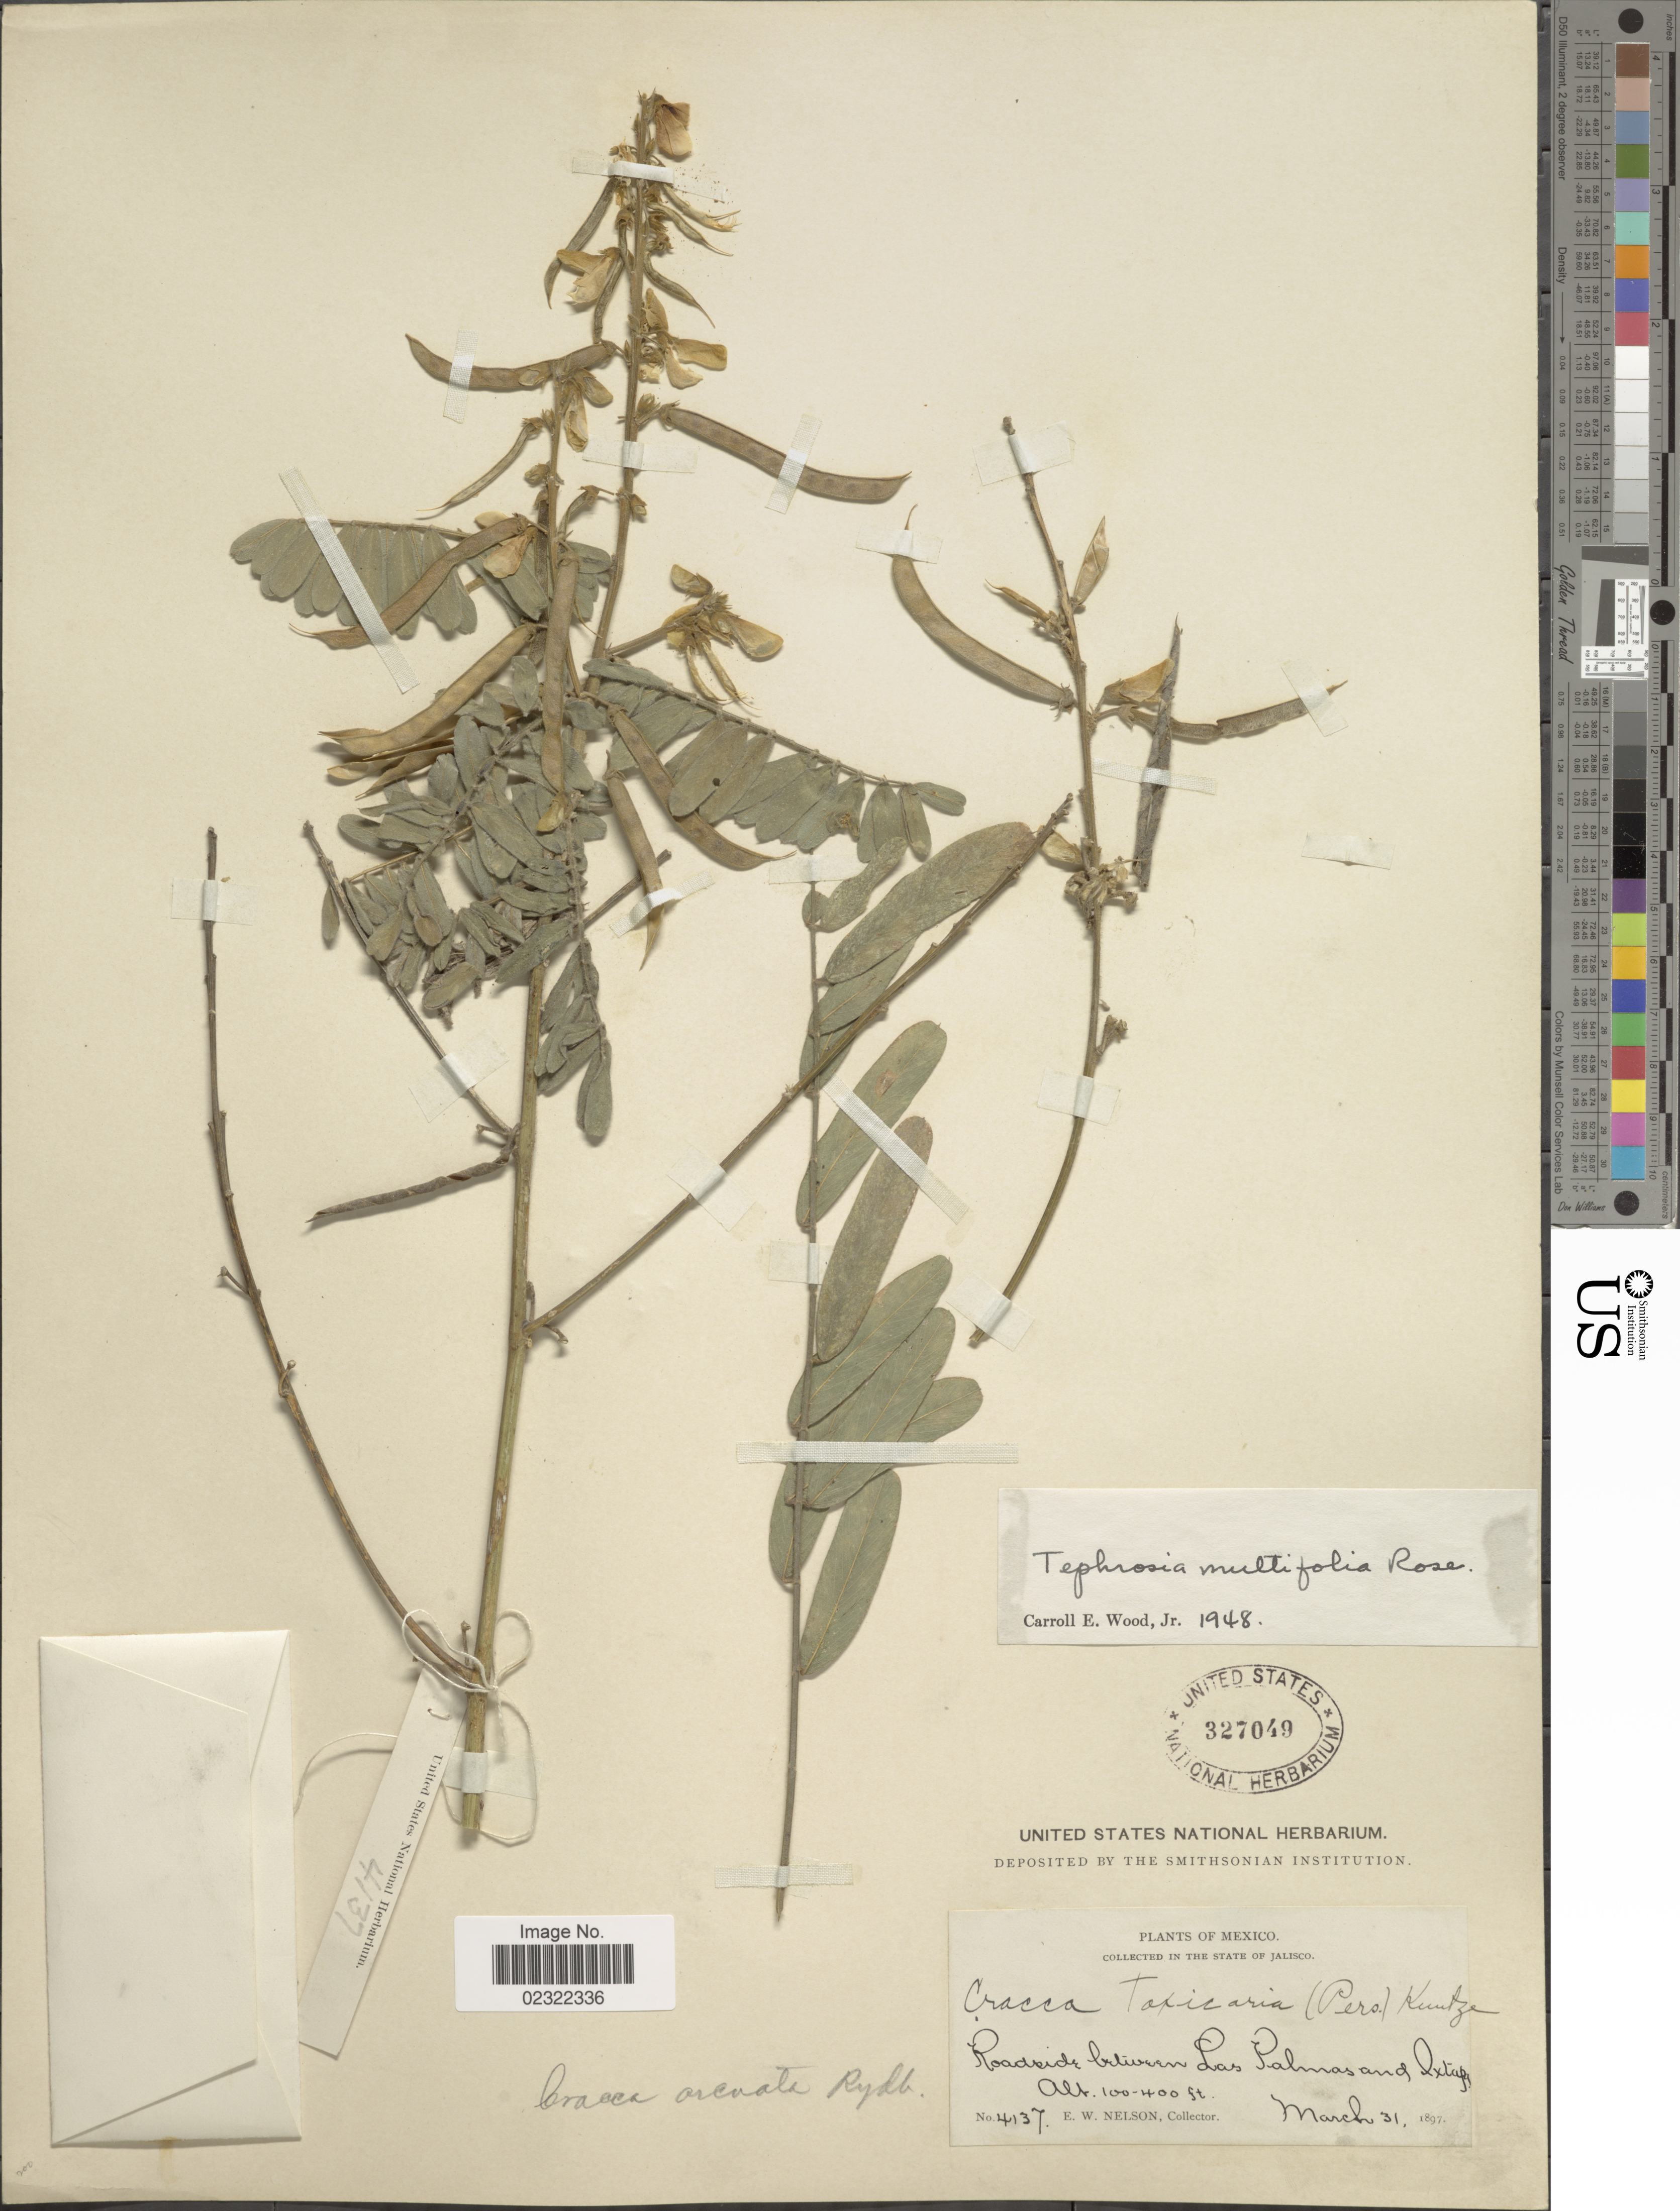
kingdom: Plantae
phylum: Tracheophyta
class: Magnoliopsida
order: Fabales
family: Fabaceae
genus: Tephrosia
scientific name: Tephrosia multifolia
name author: Rose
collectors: E. W. Nelson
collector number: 4137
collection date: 1897-03-31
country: Mexico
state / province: Jalisco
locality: Mexico, In the state of Jalisco, roadside between Las Palmas and ixtapa.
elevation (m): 30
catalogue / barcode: US 327049